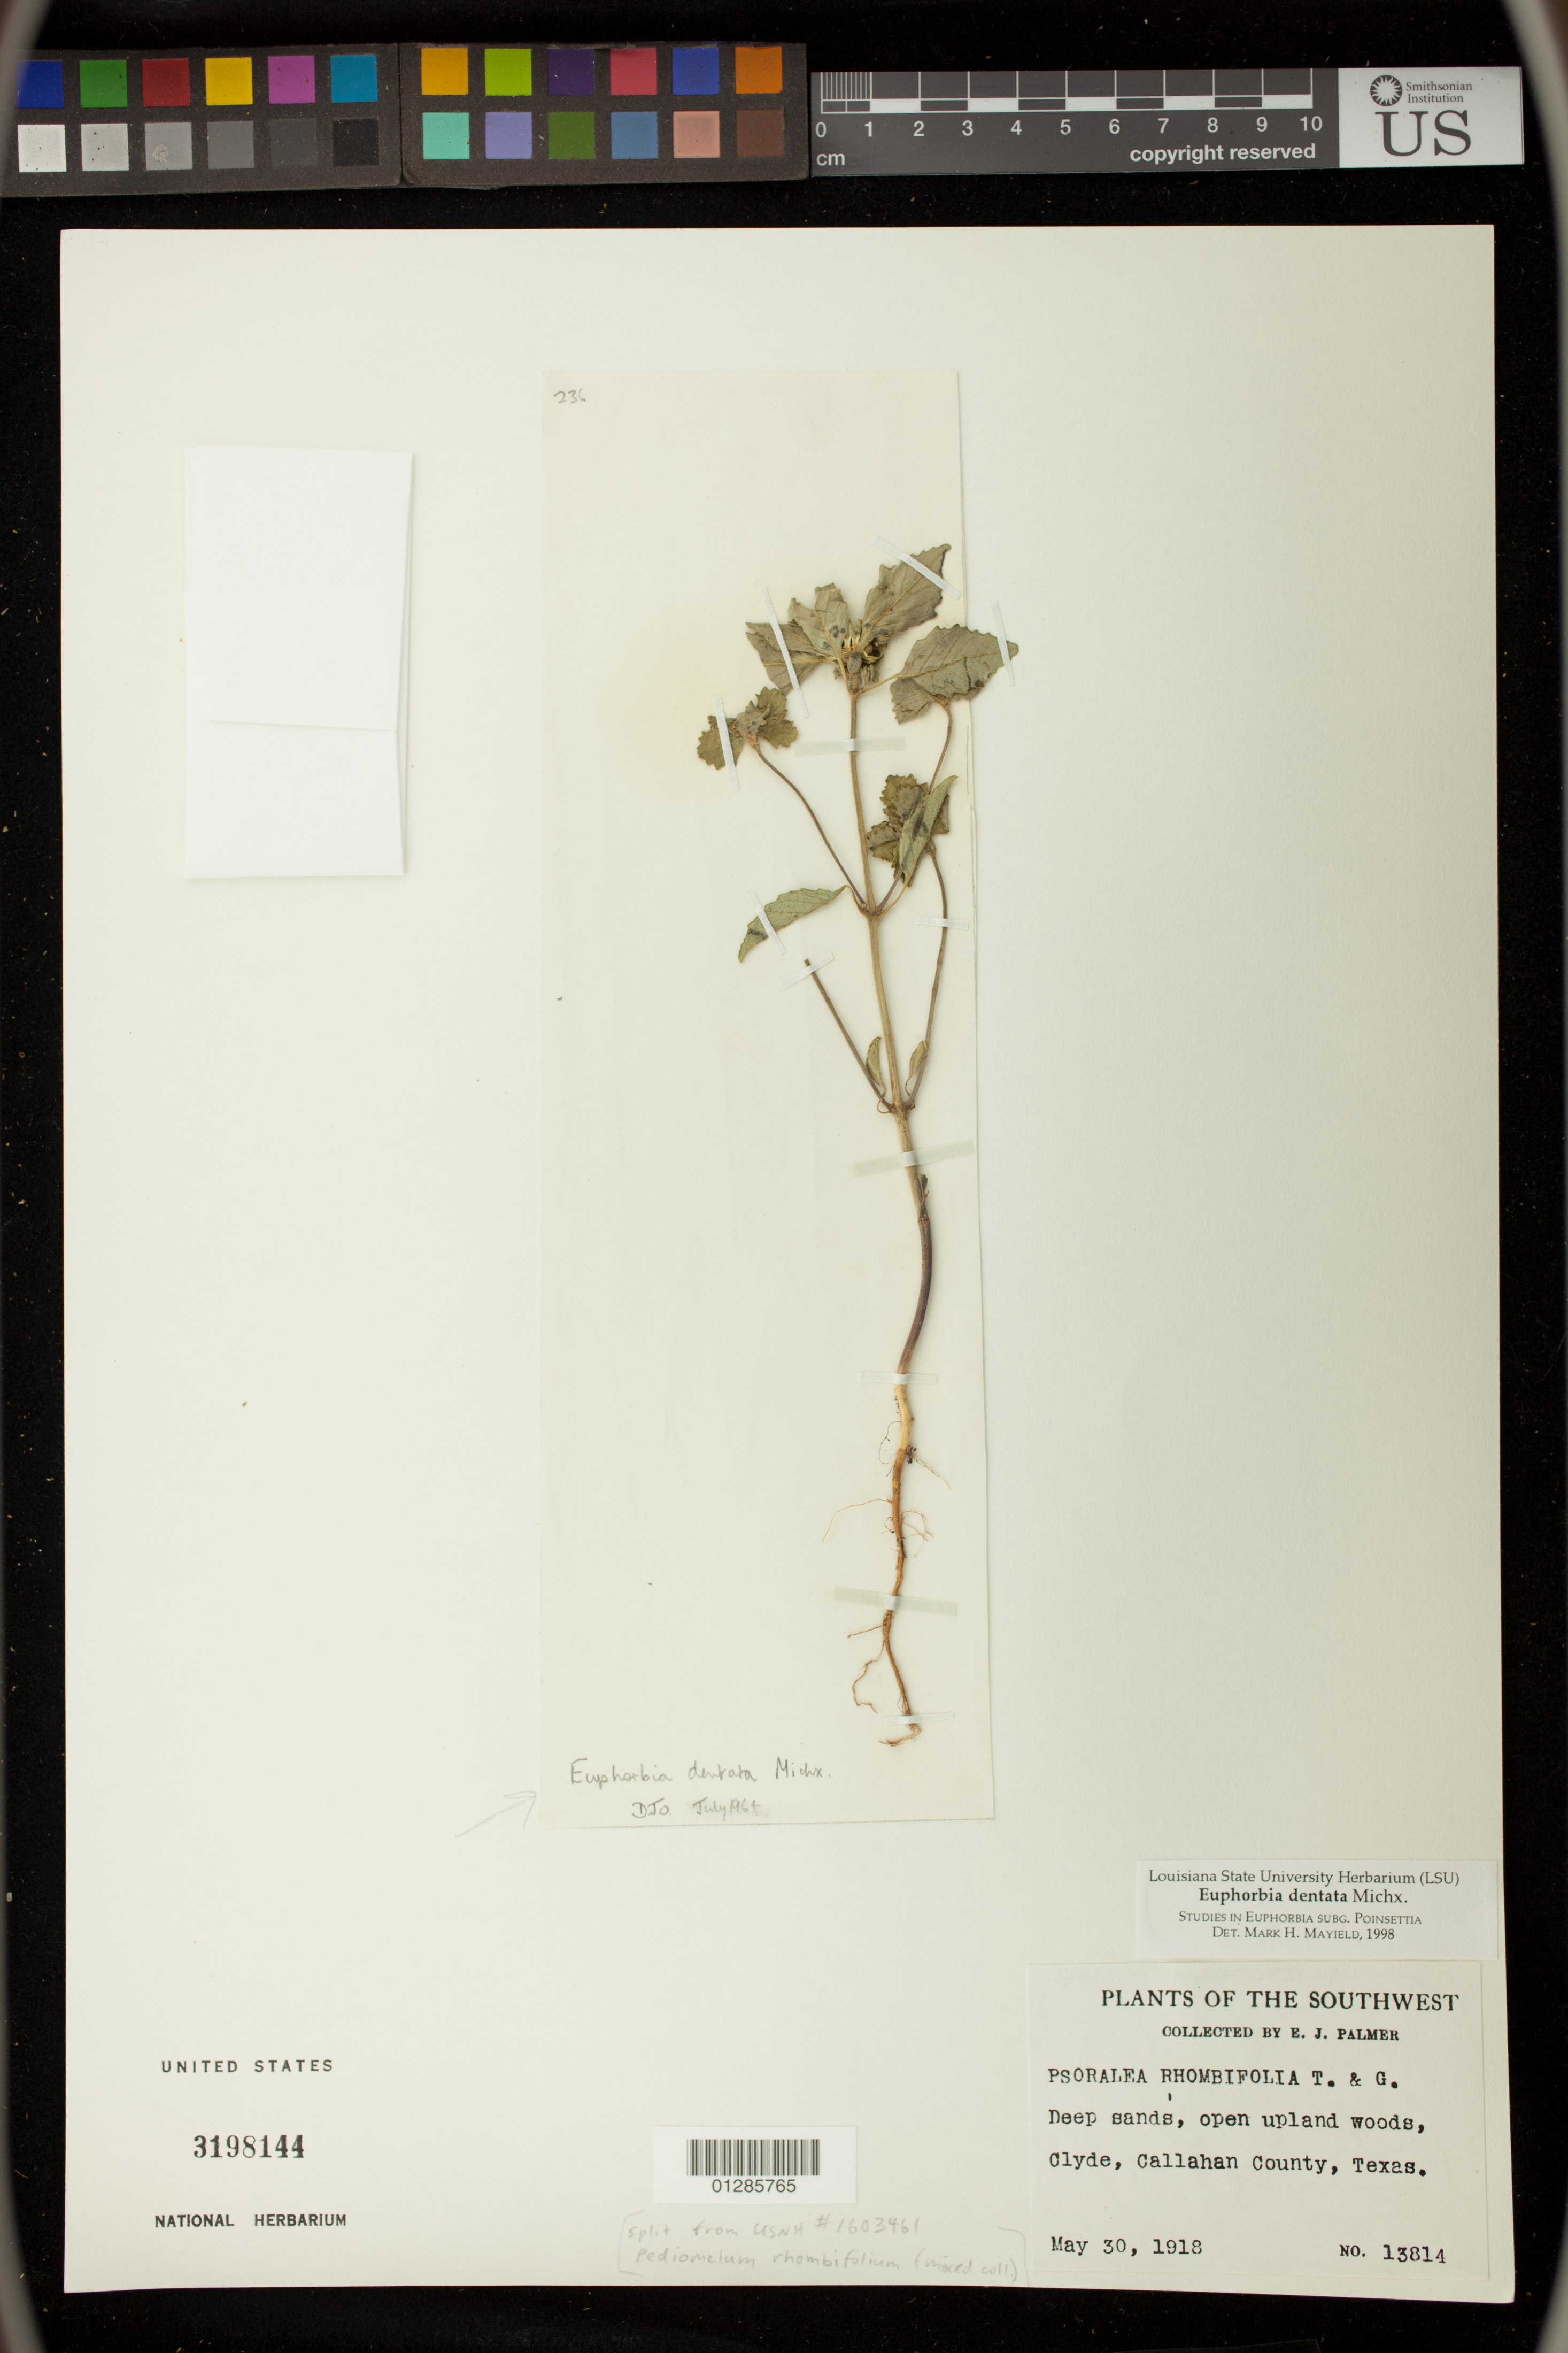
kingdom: Plantae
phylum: Tracheophyta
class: Magnoliopsida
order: Malpighiales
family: Euphorbiaceae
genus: Euphorbia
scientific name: Euphorbia dentata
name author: Michx.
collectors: E. J. Palmer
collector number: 13814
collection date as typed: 30 May 1918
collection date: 1918-05-30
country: United States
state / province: Texas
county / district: Callahan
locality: Clyde.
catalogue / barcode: US 3198144